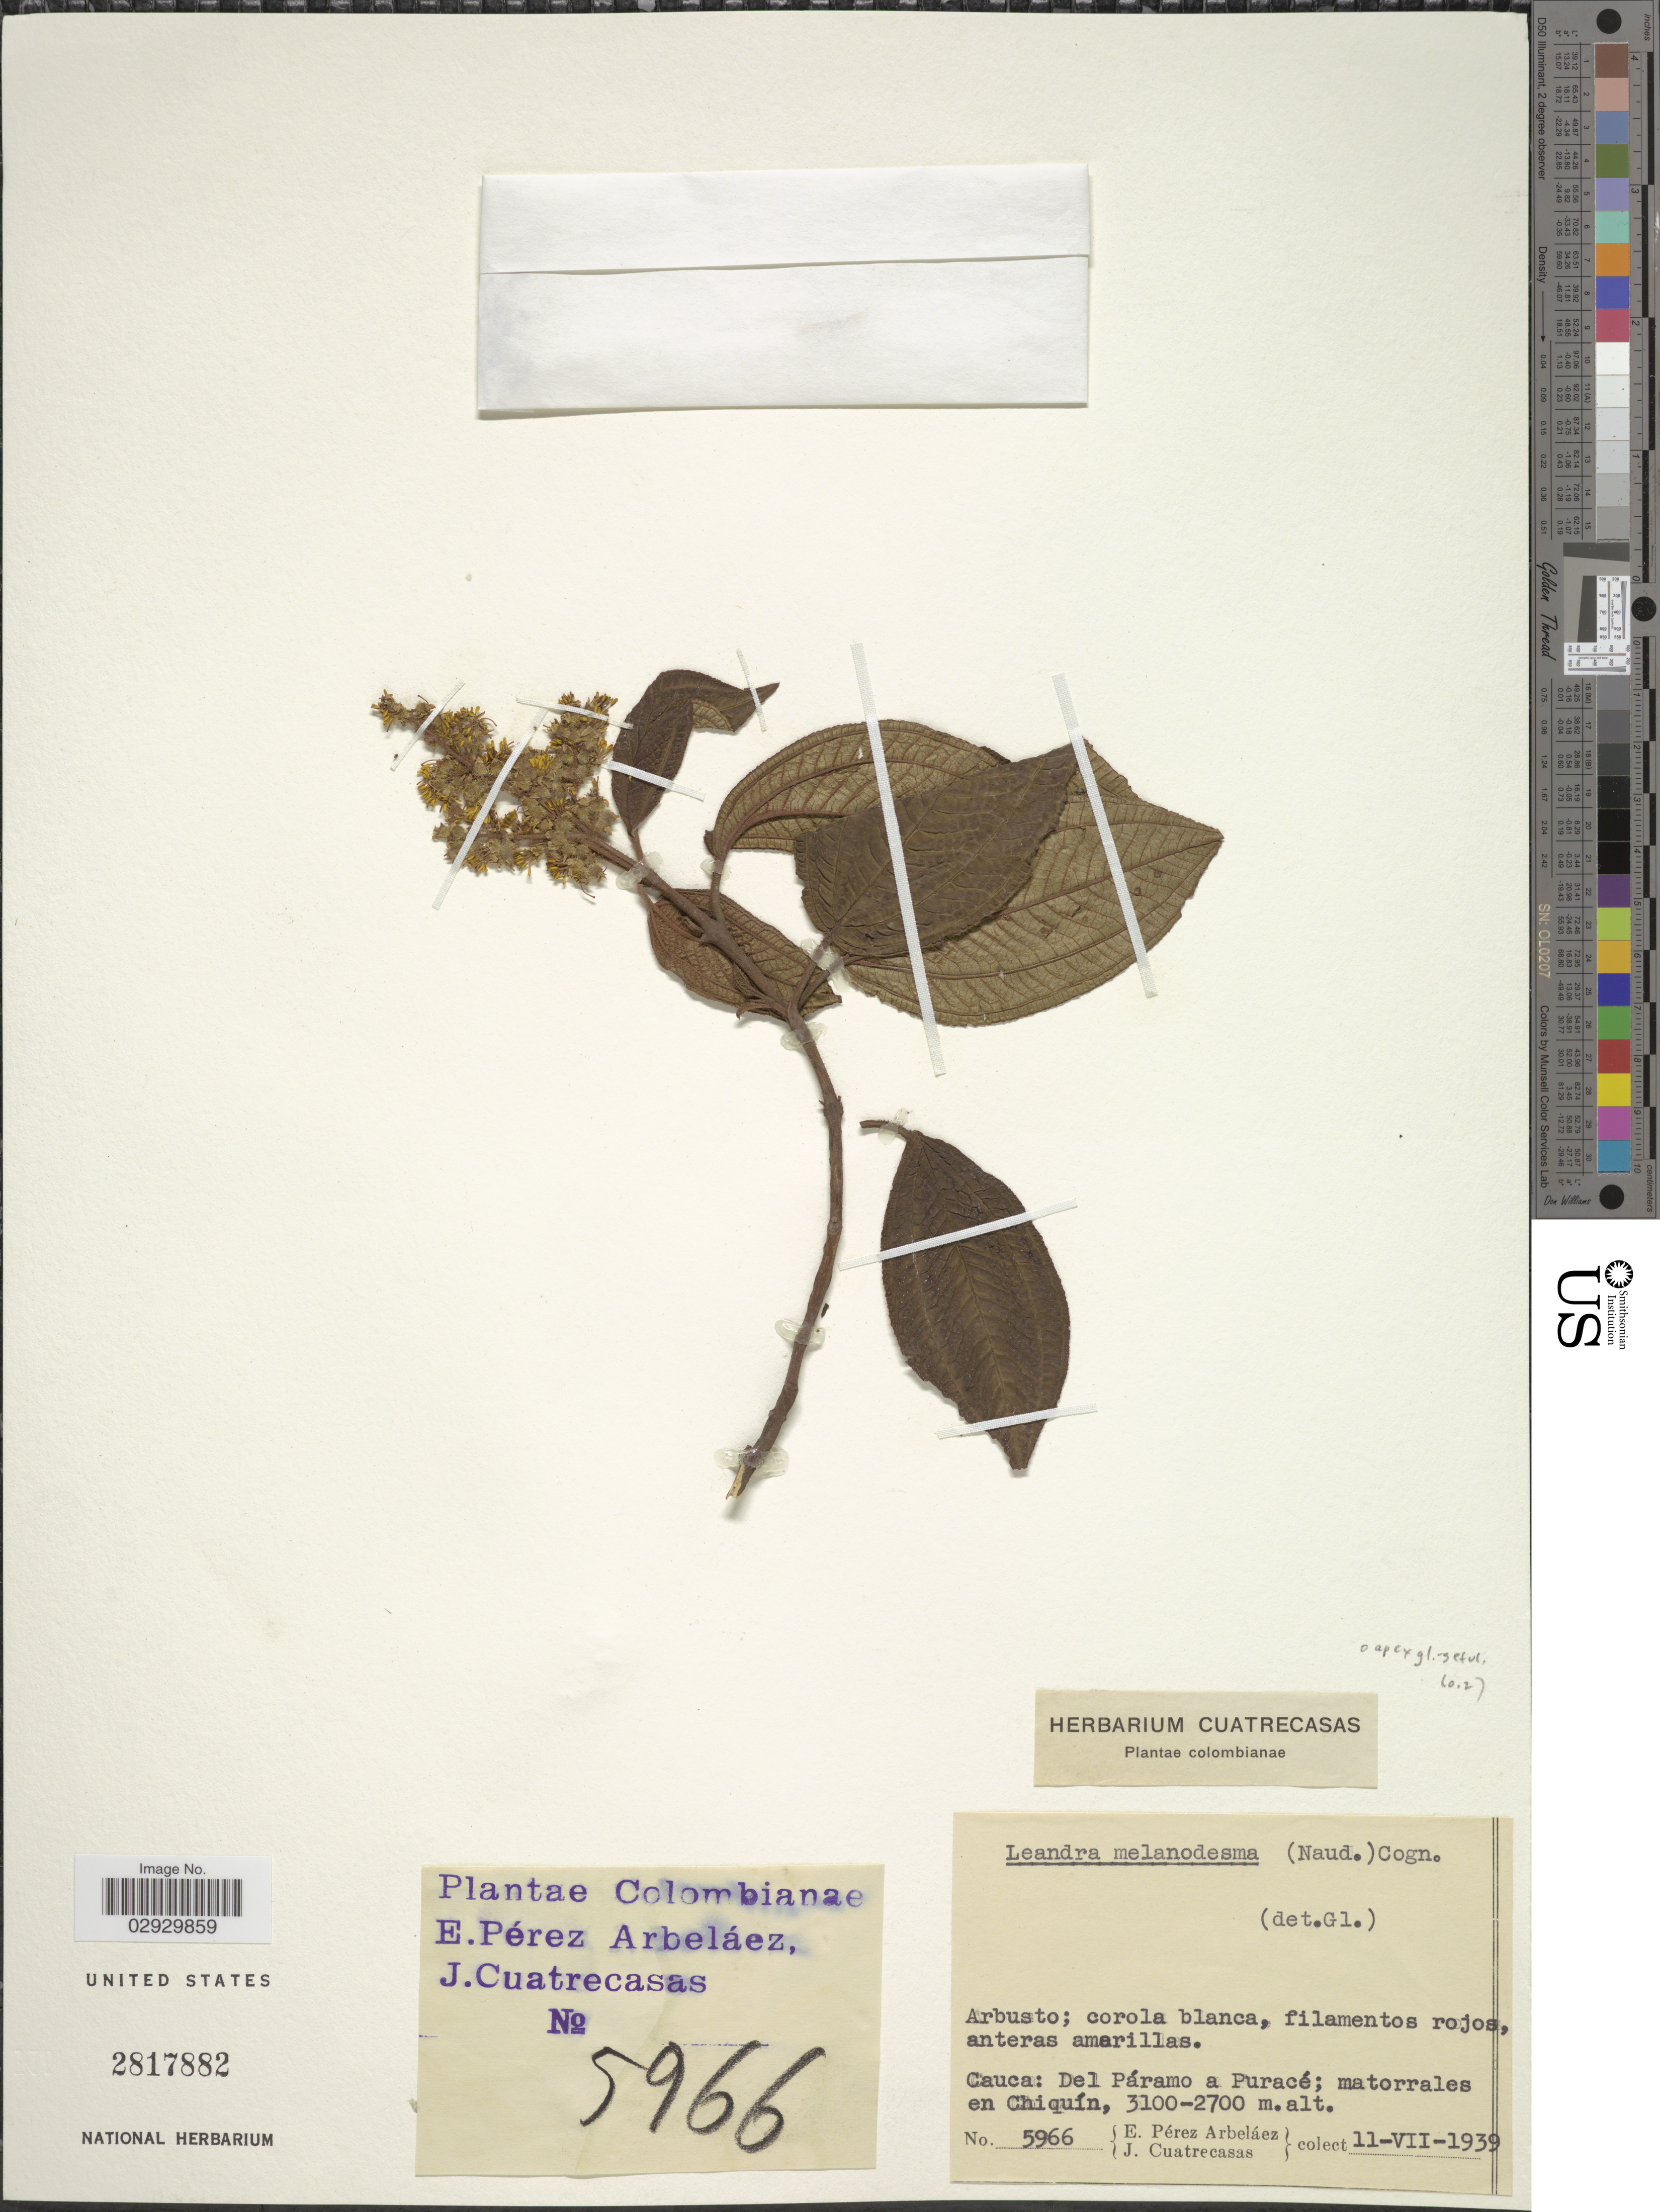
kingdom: Plantae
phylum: Tracheophyta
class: Magnoliopsida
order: Myrtales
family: Melastomataceae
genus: Leandra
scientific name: Leandra melanodesma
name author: (Naudin) Cogn.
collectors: E. Pérez Arbeláez & J. Cuatrecasas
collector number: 5966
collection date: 1939-07-11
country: Colombia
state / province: Cauca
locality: Del Páramo a Puracé; matorrales en Chiquín.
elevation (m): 2700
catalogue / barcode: US 2817882